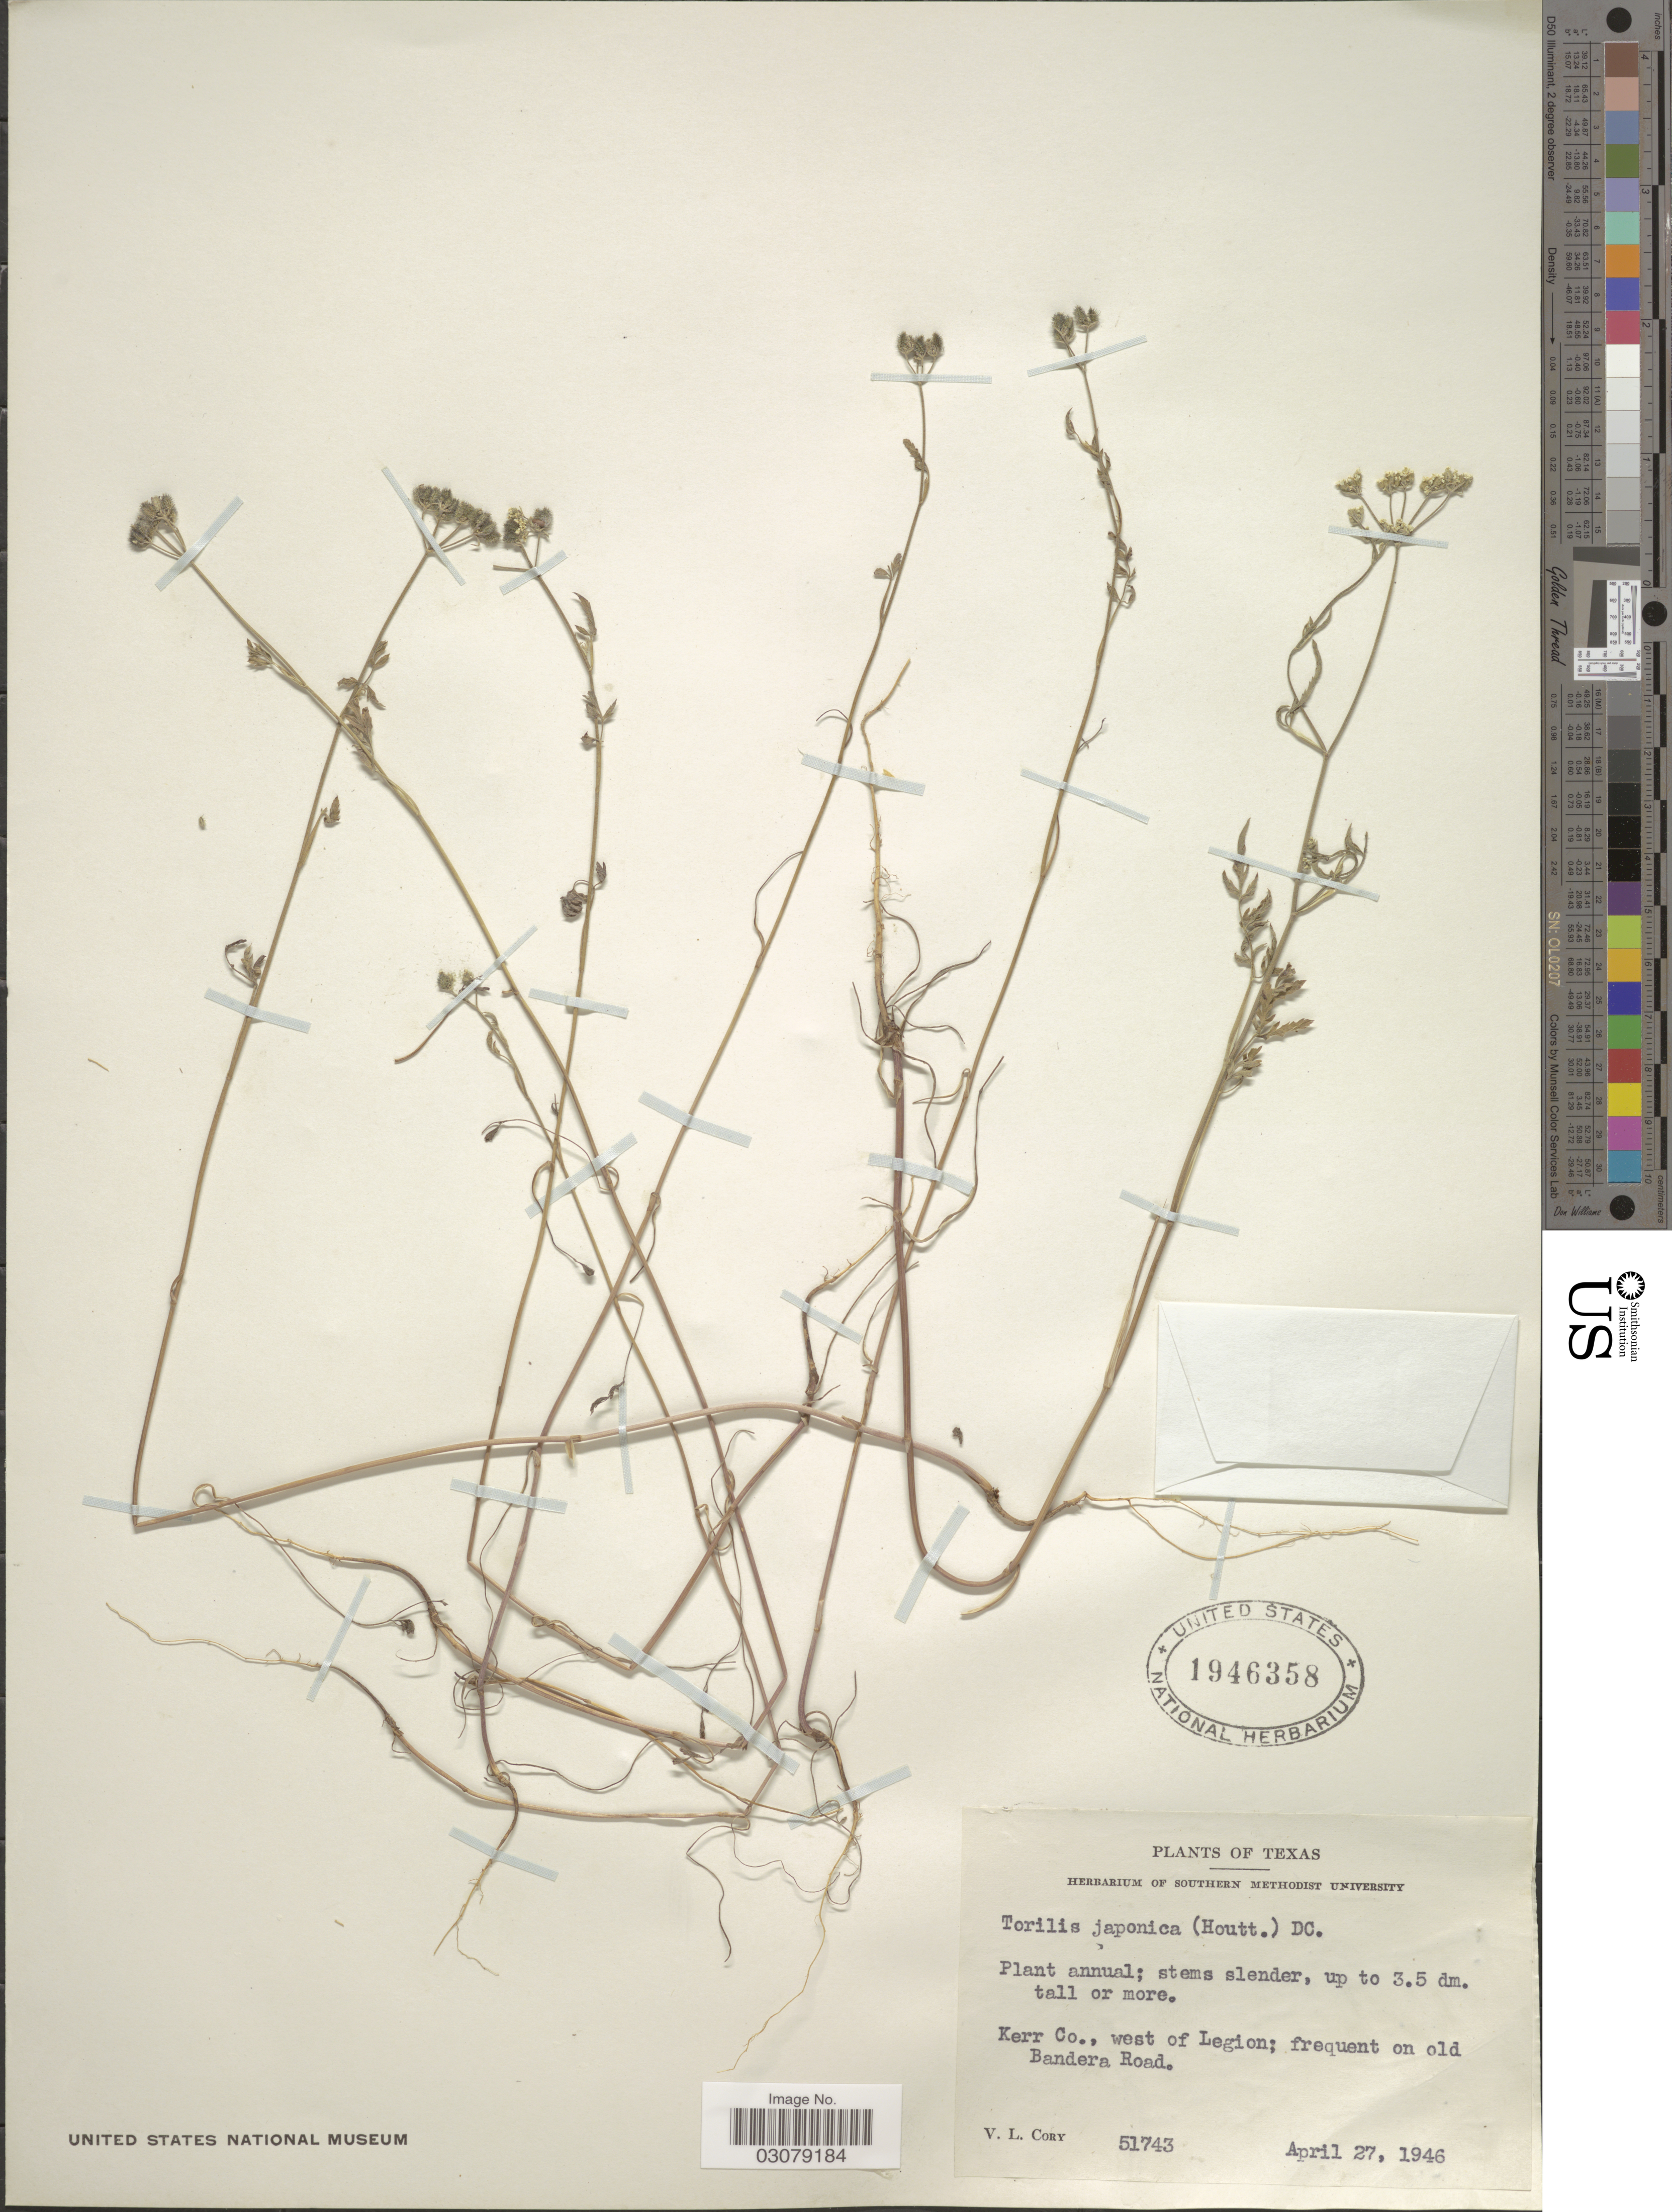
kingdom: Plantae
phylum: Tracheophyta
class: Magnoliopsida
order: Apiales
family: Apiaceae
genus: Torilis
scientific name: Torilis japonica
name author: (Houtt.) DC.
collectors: V. Cory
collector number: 51743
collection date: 1946-04-27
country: United States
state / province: Texas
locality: Kerr Co., west of Legion; frequent on old Bandera Road.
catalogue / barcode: US 1946358